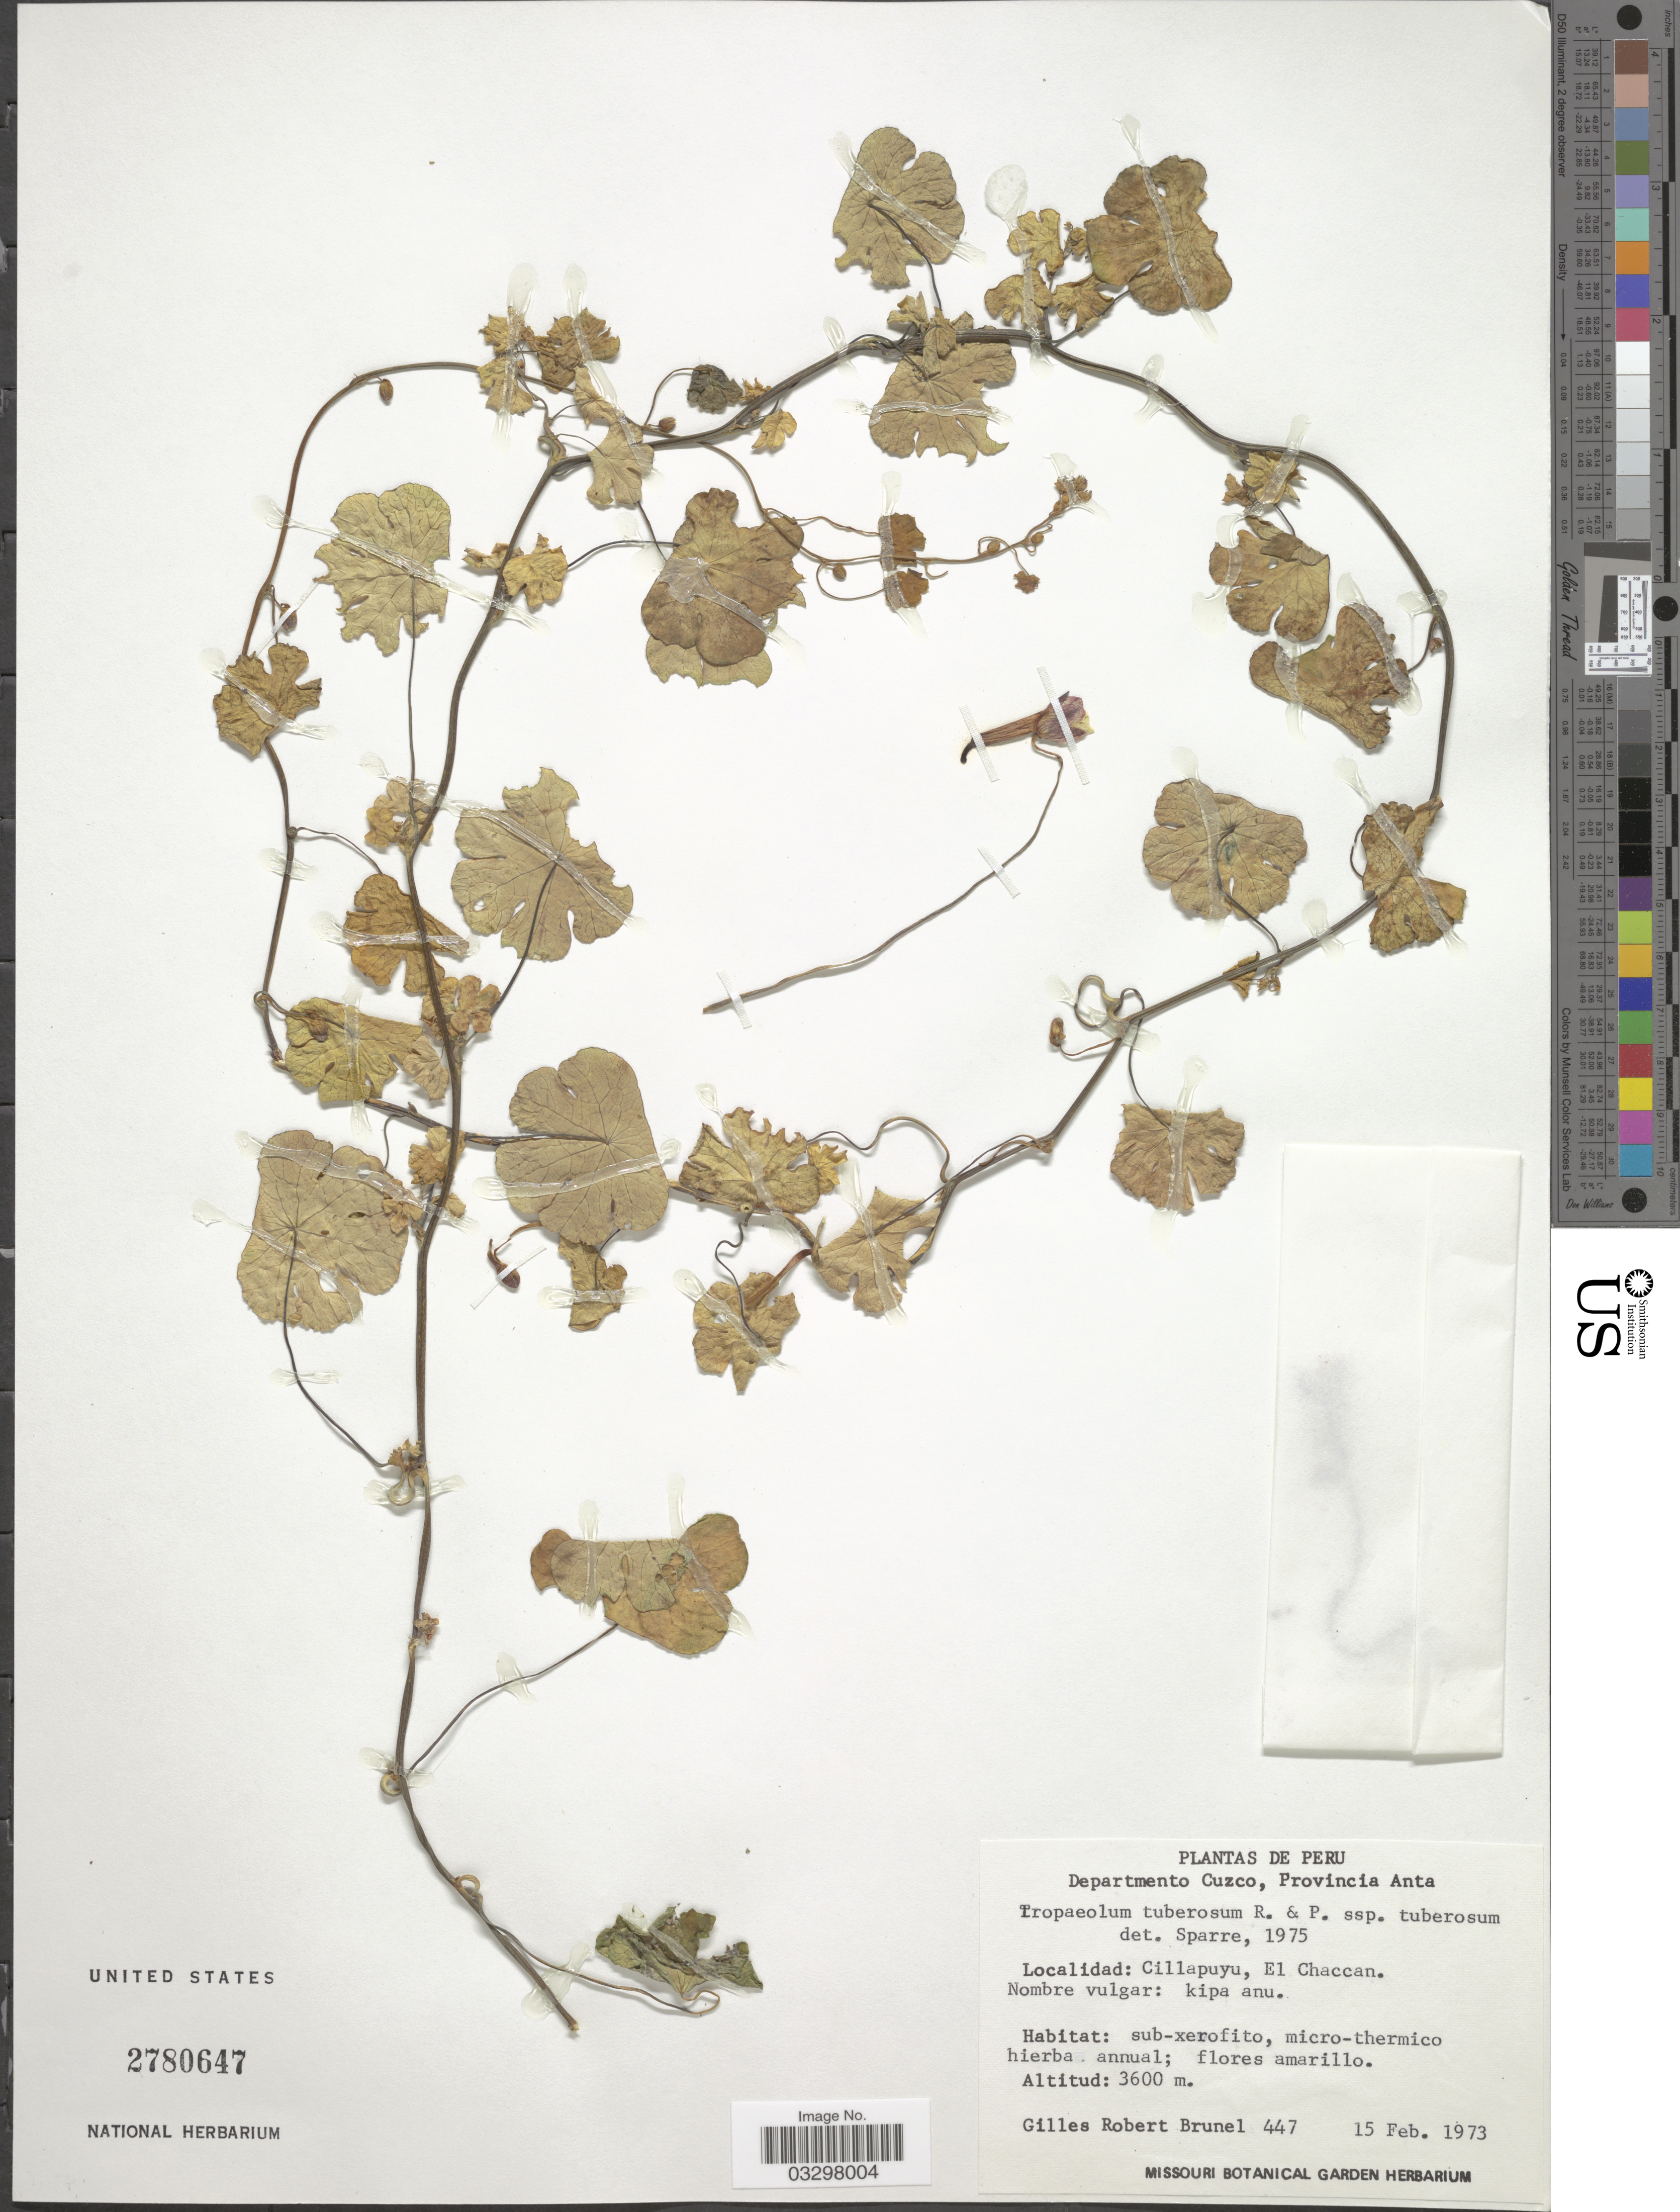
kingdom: Plantae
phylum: Tracheophyta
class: Magnoliopsida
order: Brassicales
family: Tropaeolaceae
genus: Tropaeolum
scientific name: Tropaeolum tuberosum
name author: Ruiz & Pav.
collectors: G. Brunel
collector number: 447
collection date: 1973-02-15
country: Peru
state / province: Cusco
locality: Departmento Cuzco, Provincia Anta, Cillapuyu, El Chaccan.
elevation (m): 3600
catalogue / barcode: US 2780647